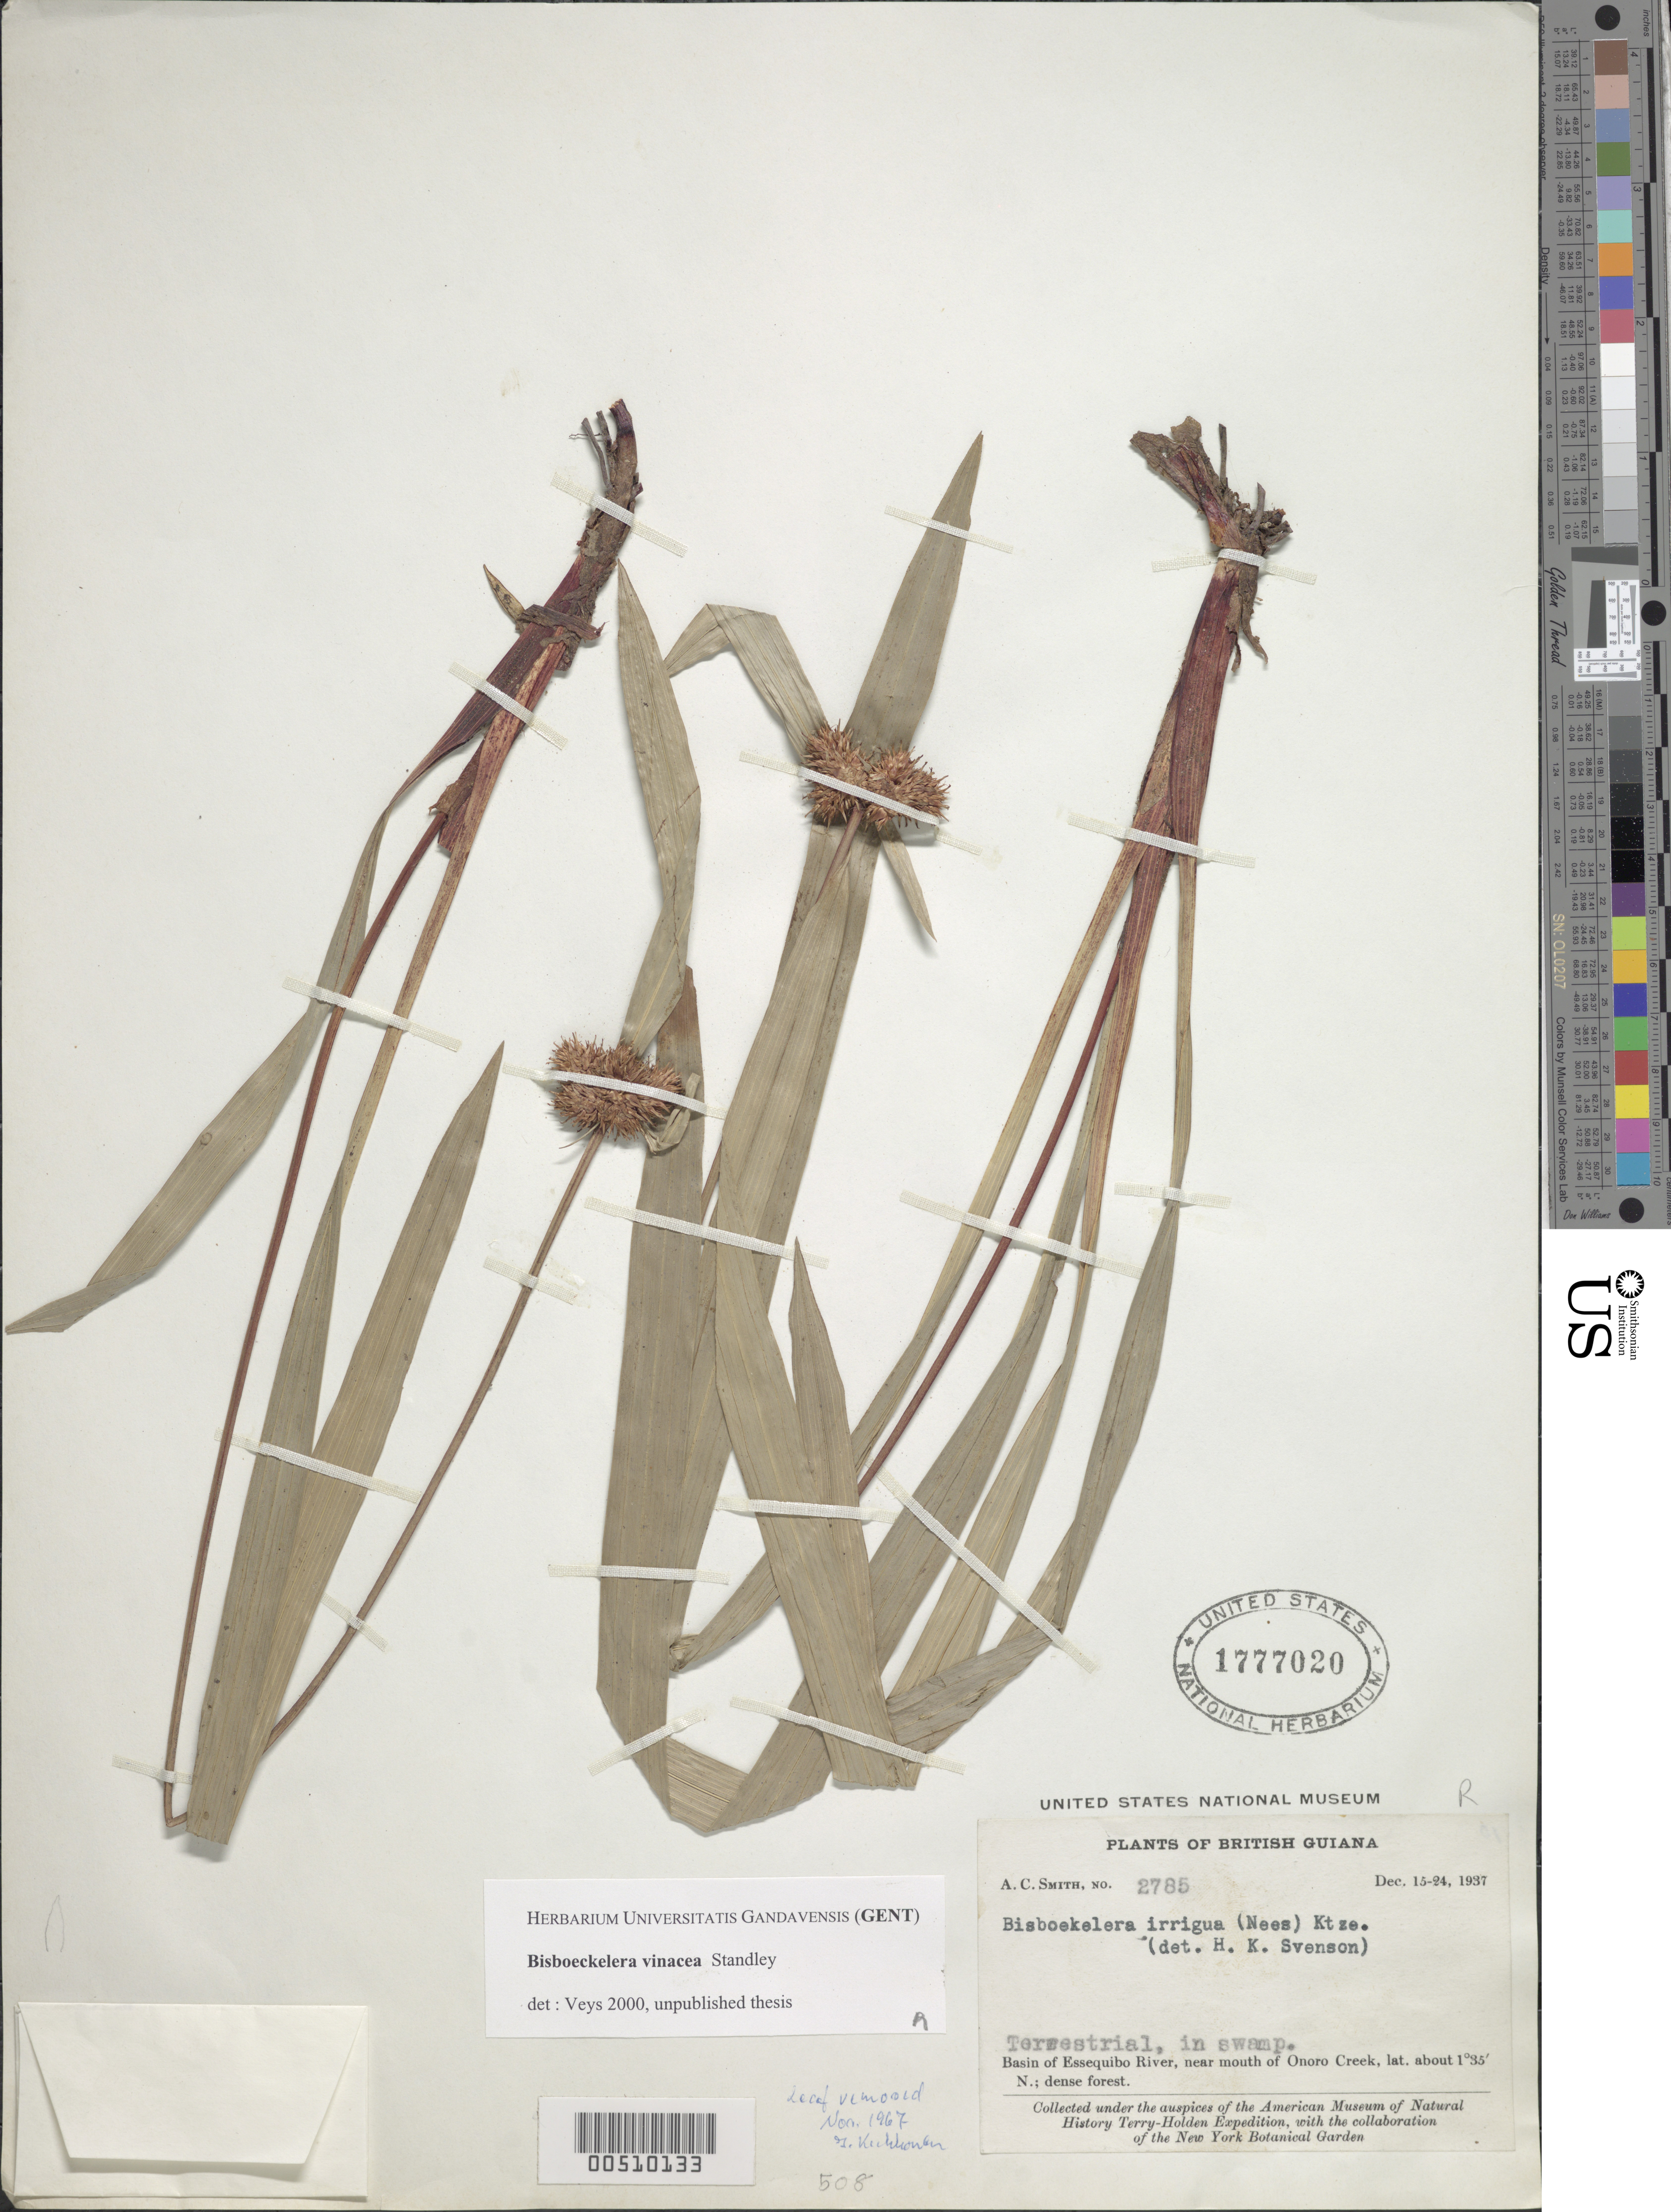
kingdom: Plantae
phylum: Tracheophyta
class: Liliopsida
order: Poales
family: Cyperaceae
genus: Bisboeckelera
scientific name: Bisboeckelera vinacea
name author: Standl.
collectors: A. C. Smith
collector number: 2785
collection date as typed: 15 Dec 1937 to 24 Dec 1937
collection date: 1937-12-15/1937-12-24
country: Guyana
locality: Basin of Essequibo River, near mouth of Onoro Creek. (lat/long recorded as: lat=01:35:0:N long=:::W)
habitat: Terrestrial, in swamp.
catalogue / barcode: US 1777020